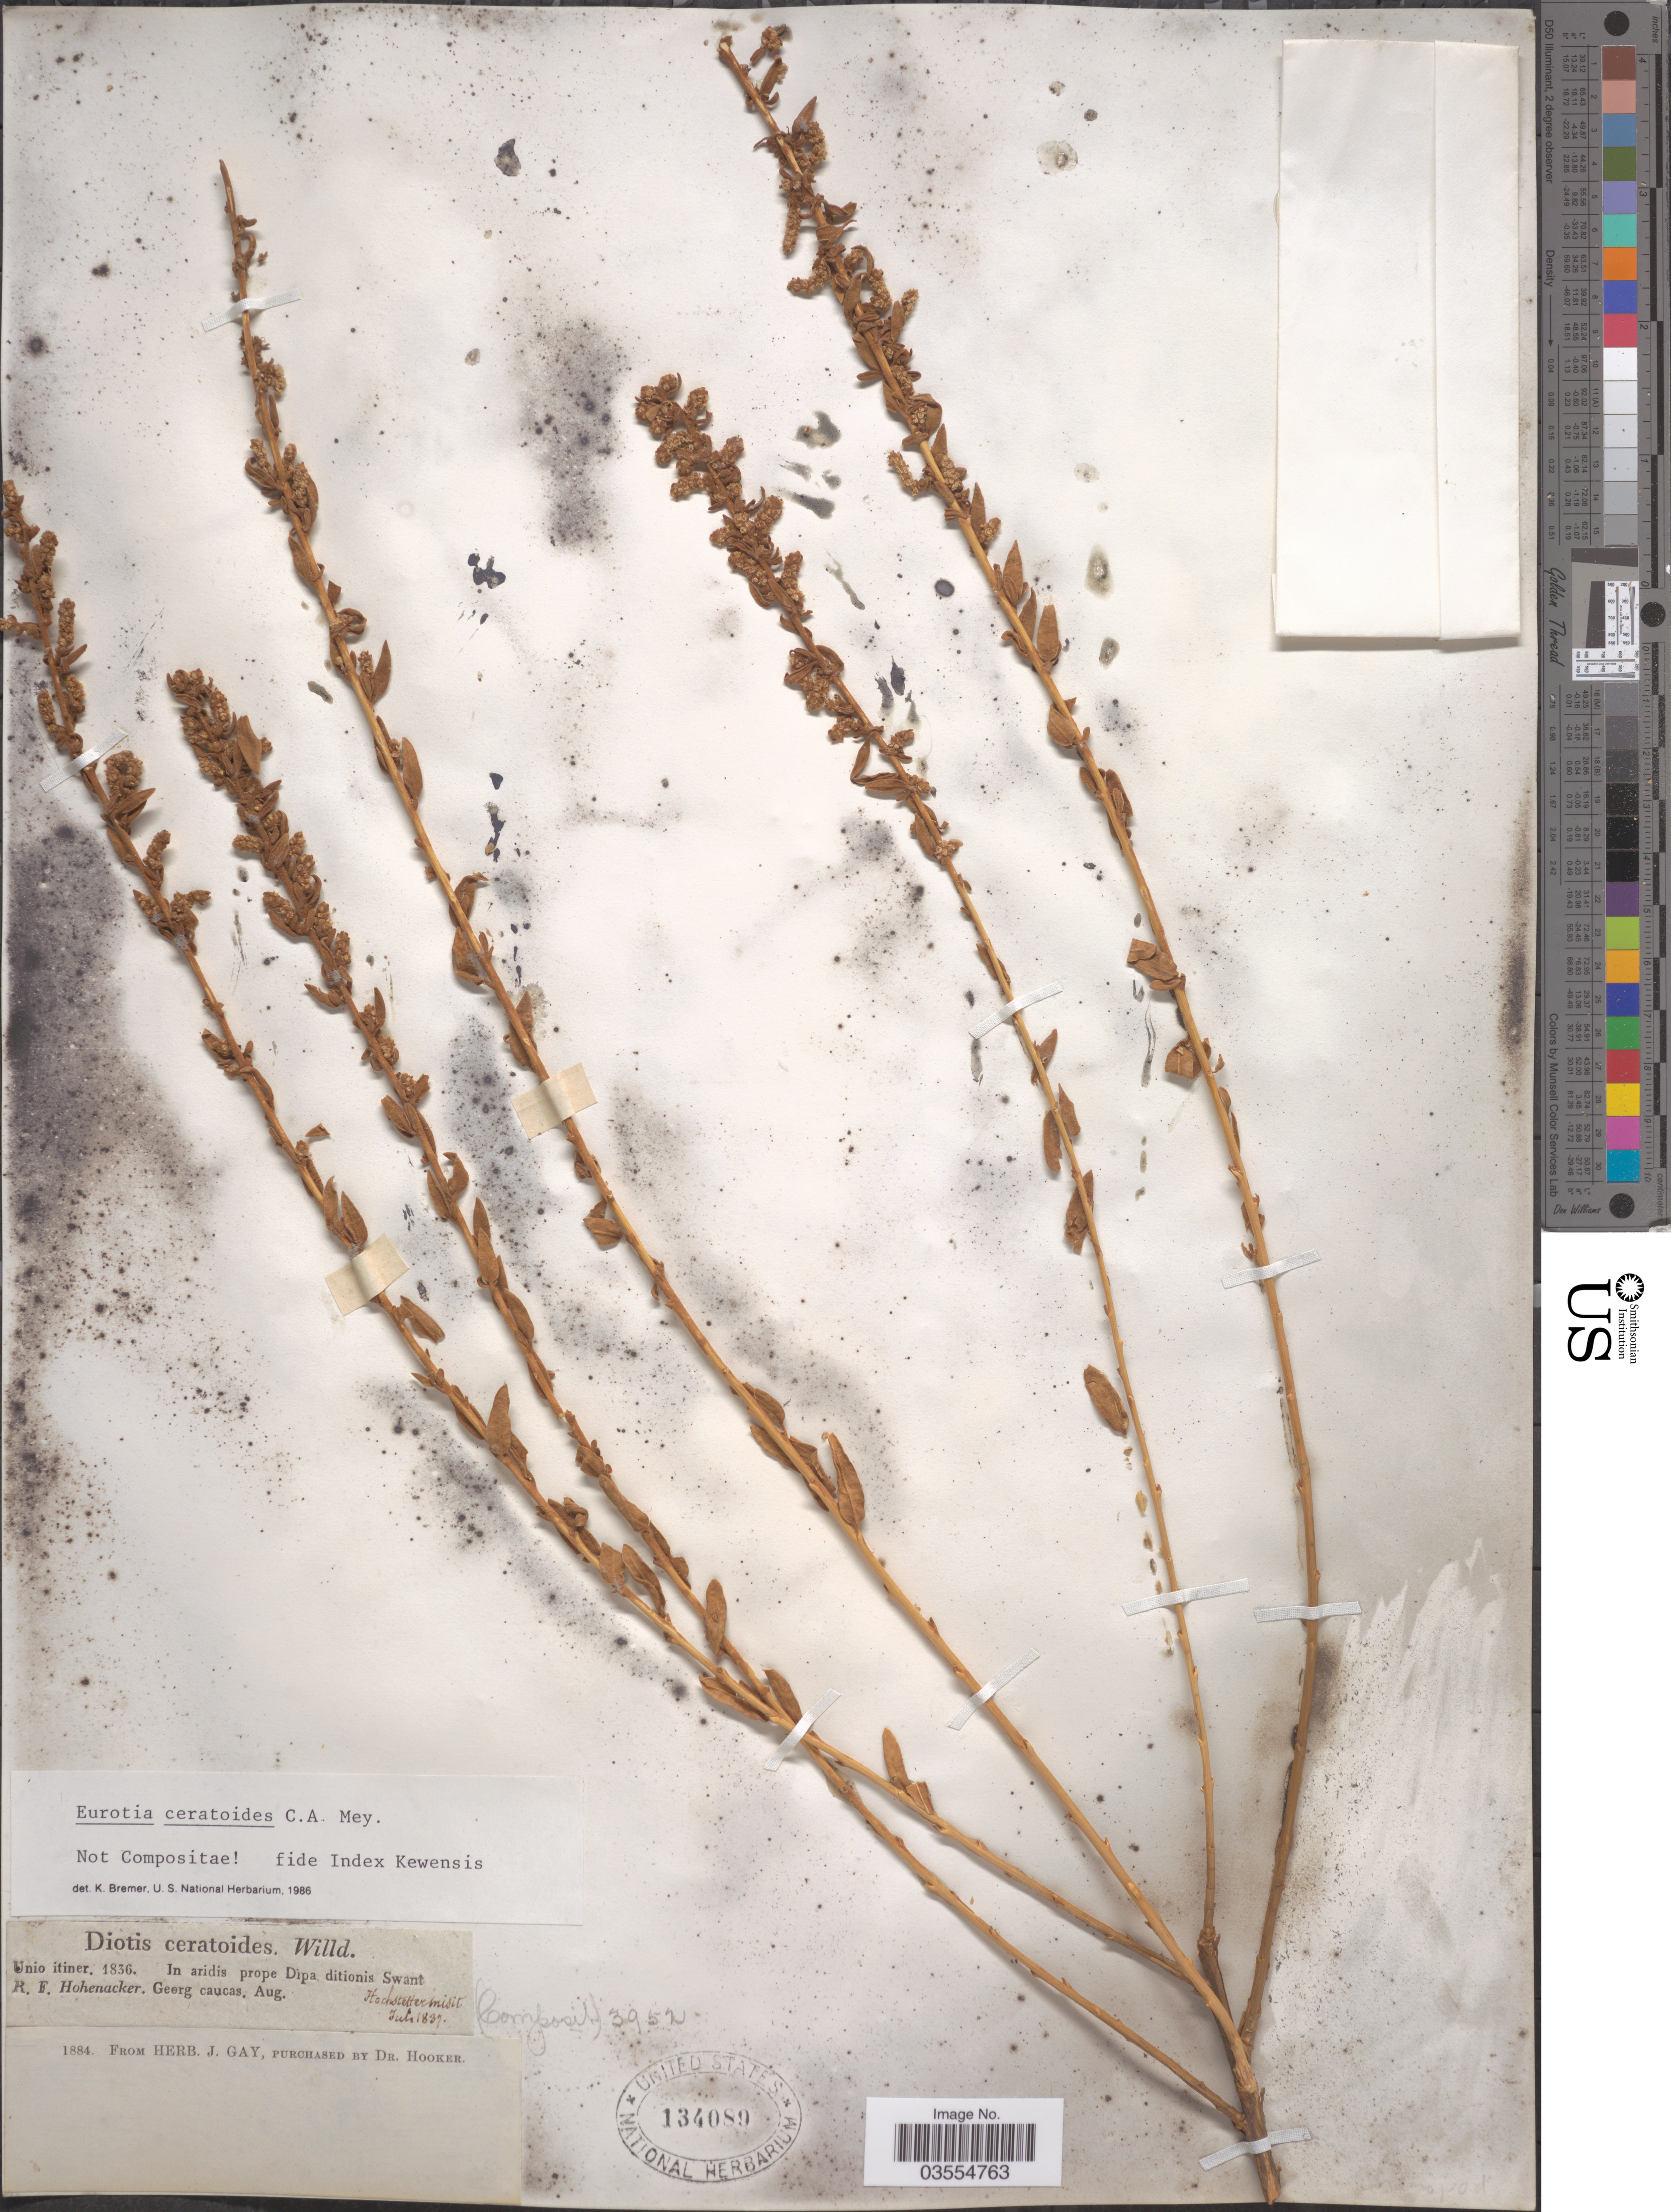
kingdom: Plantae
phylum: Tracheophyta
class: Magnoliopsida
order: Caryophyllales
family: Amaranthaceae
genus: Krascheninnikovia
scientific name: Krascheninnikovia ceratoides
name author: (L.) Gueldenst.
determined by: U.S. National Herbarium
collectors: R. F. Hohenacker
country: Georgia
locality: In aridis prope Dipa ditionis Swant. Georg. caucas.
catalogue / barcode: US 134089